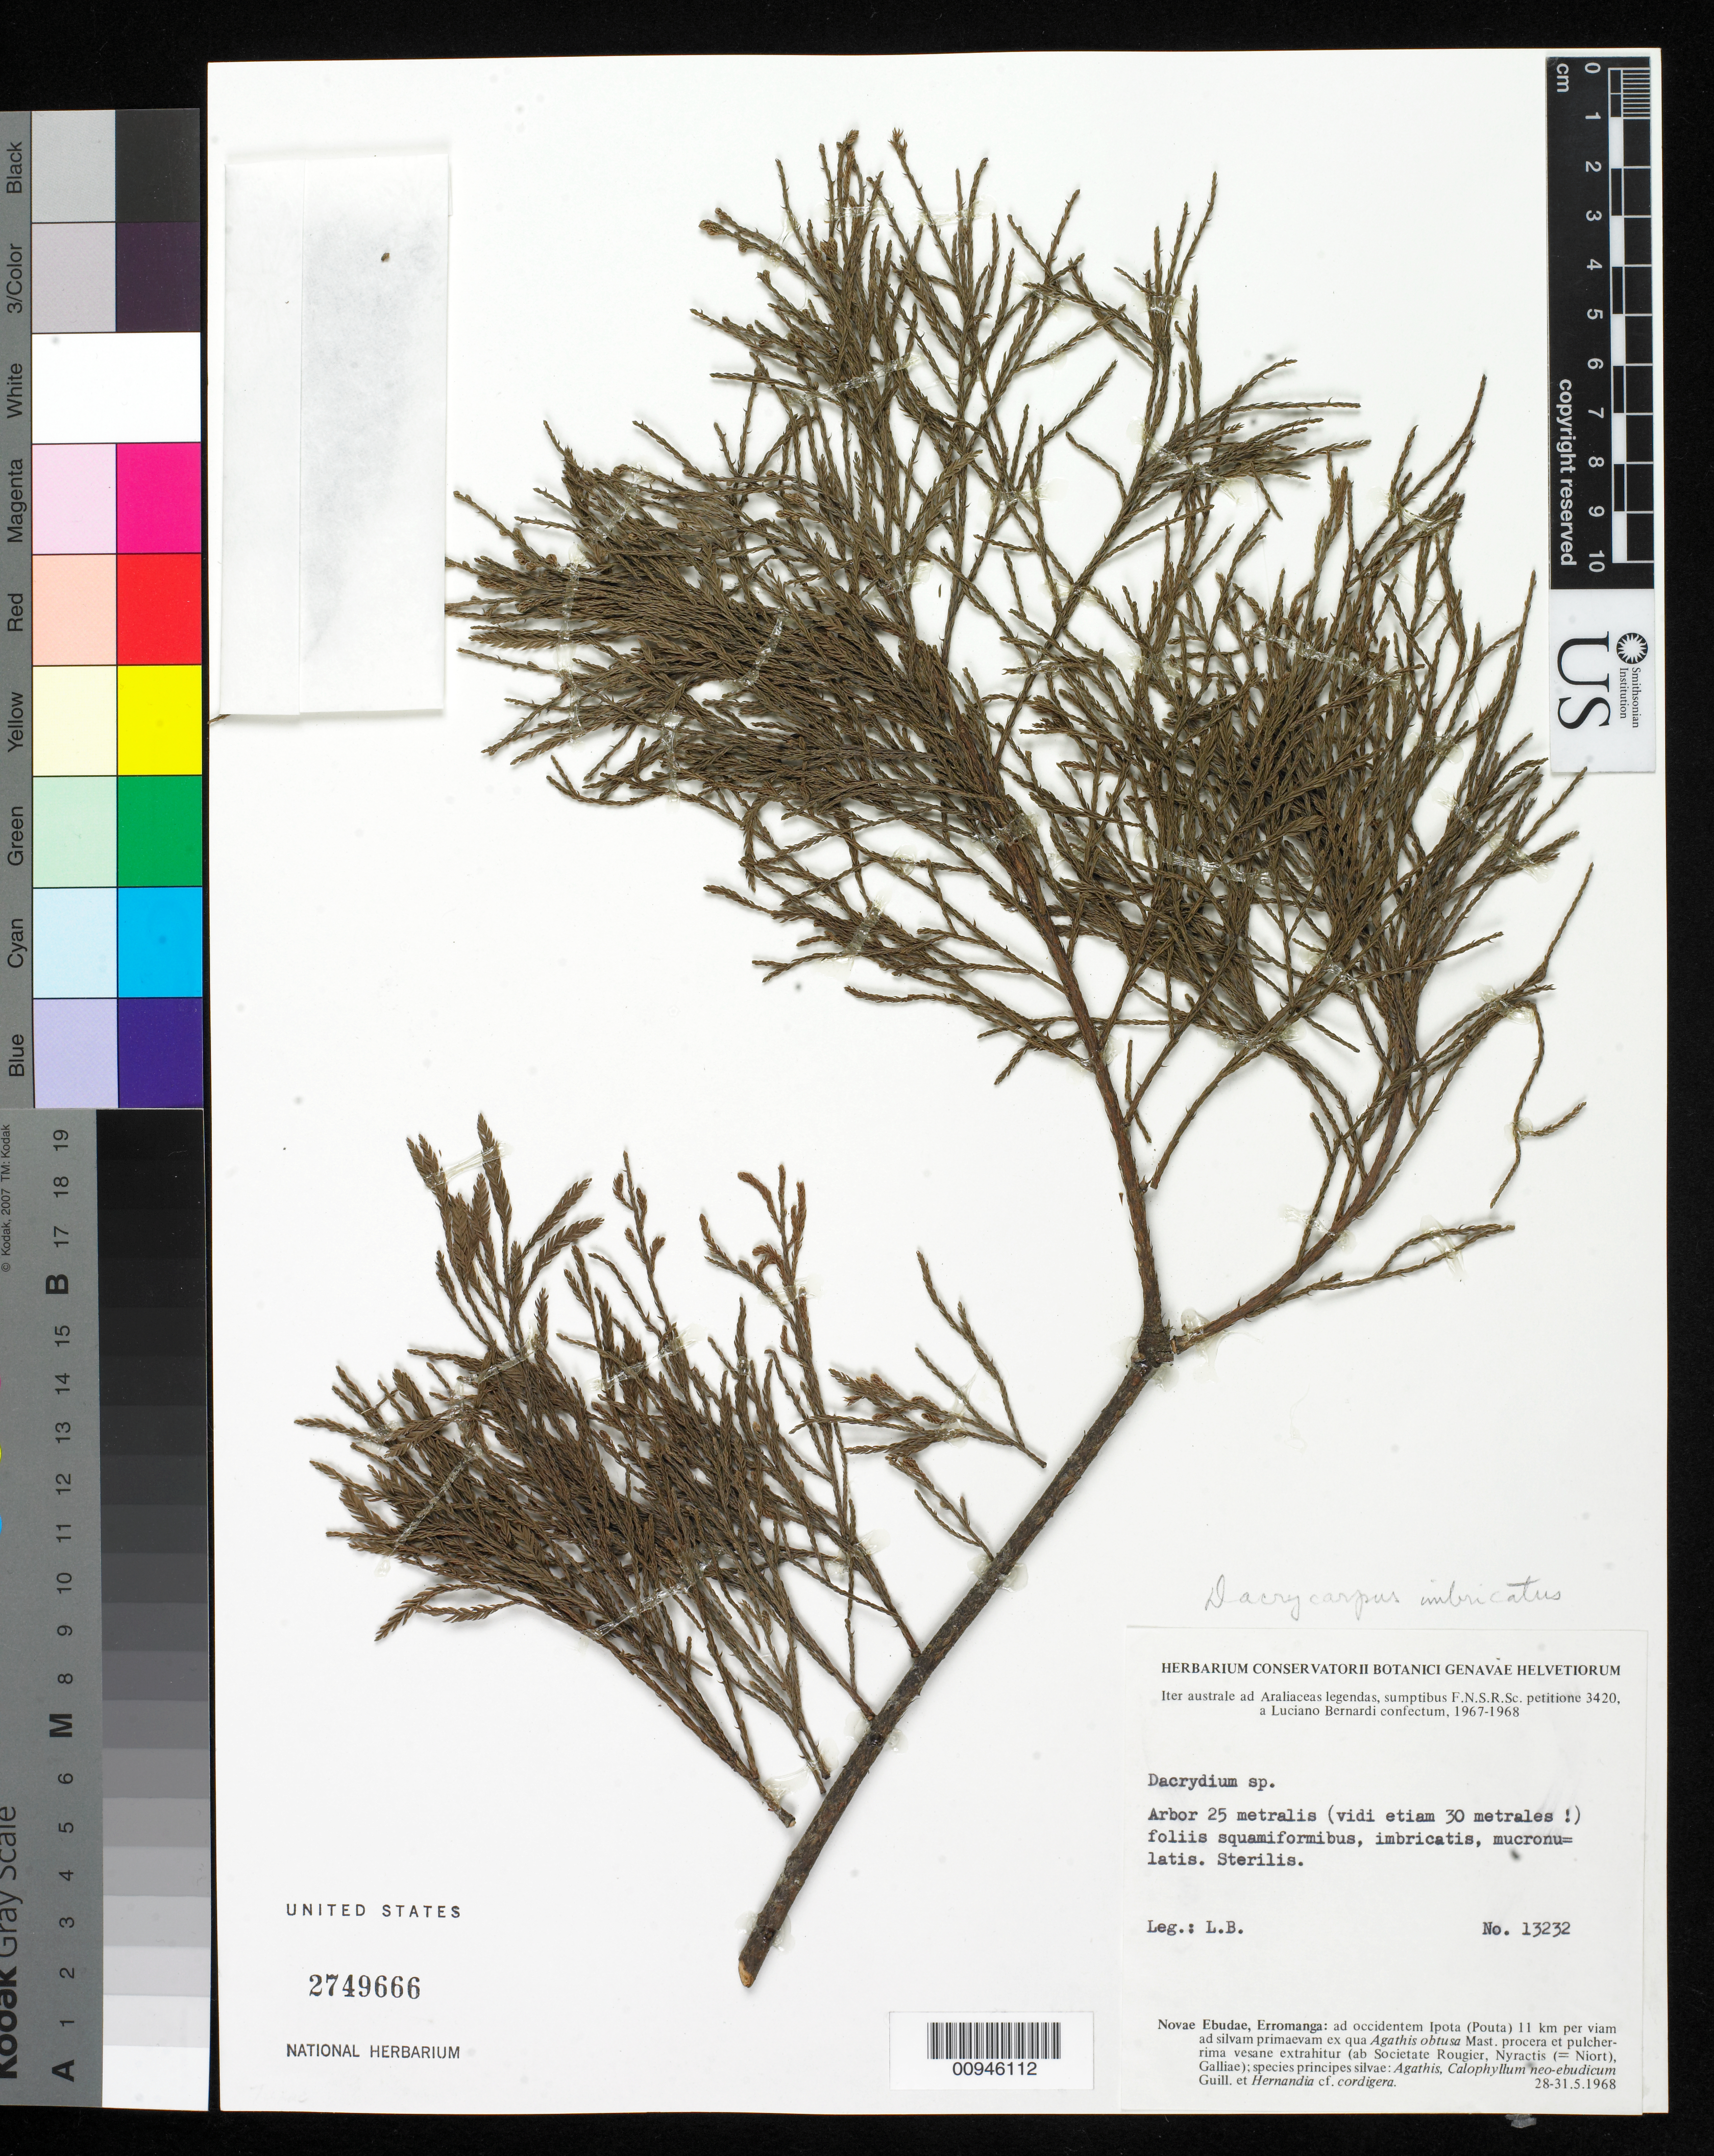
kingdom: Plantae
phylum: Tracheophyta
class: Pinopsida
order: Pinales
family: Podocarpaceae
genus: Dacrycarpus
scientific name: Dacrycarpus imbricatus var. imbricatus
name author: (Blume) de Laub.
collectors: L. Bernardi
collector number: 13232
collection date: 1968-05-28/1968-05-31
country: Vanuatu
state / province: Tafea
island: Erromango [Eromanga]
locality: Ebudae. Ad occidentum Ipota (Pouta) 11 km per viam ad silvam primaevam ex qua Agathis obtusa Mast. procera et puclcherima vesane extrahitur (ab Societate Rougier, Nyractis (=Niort), Galliae).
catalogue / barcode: US 2749666